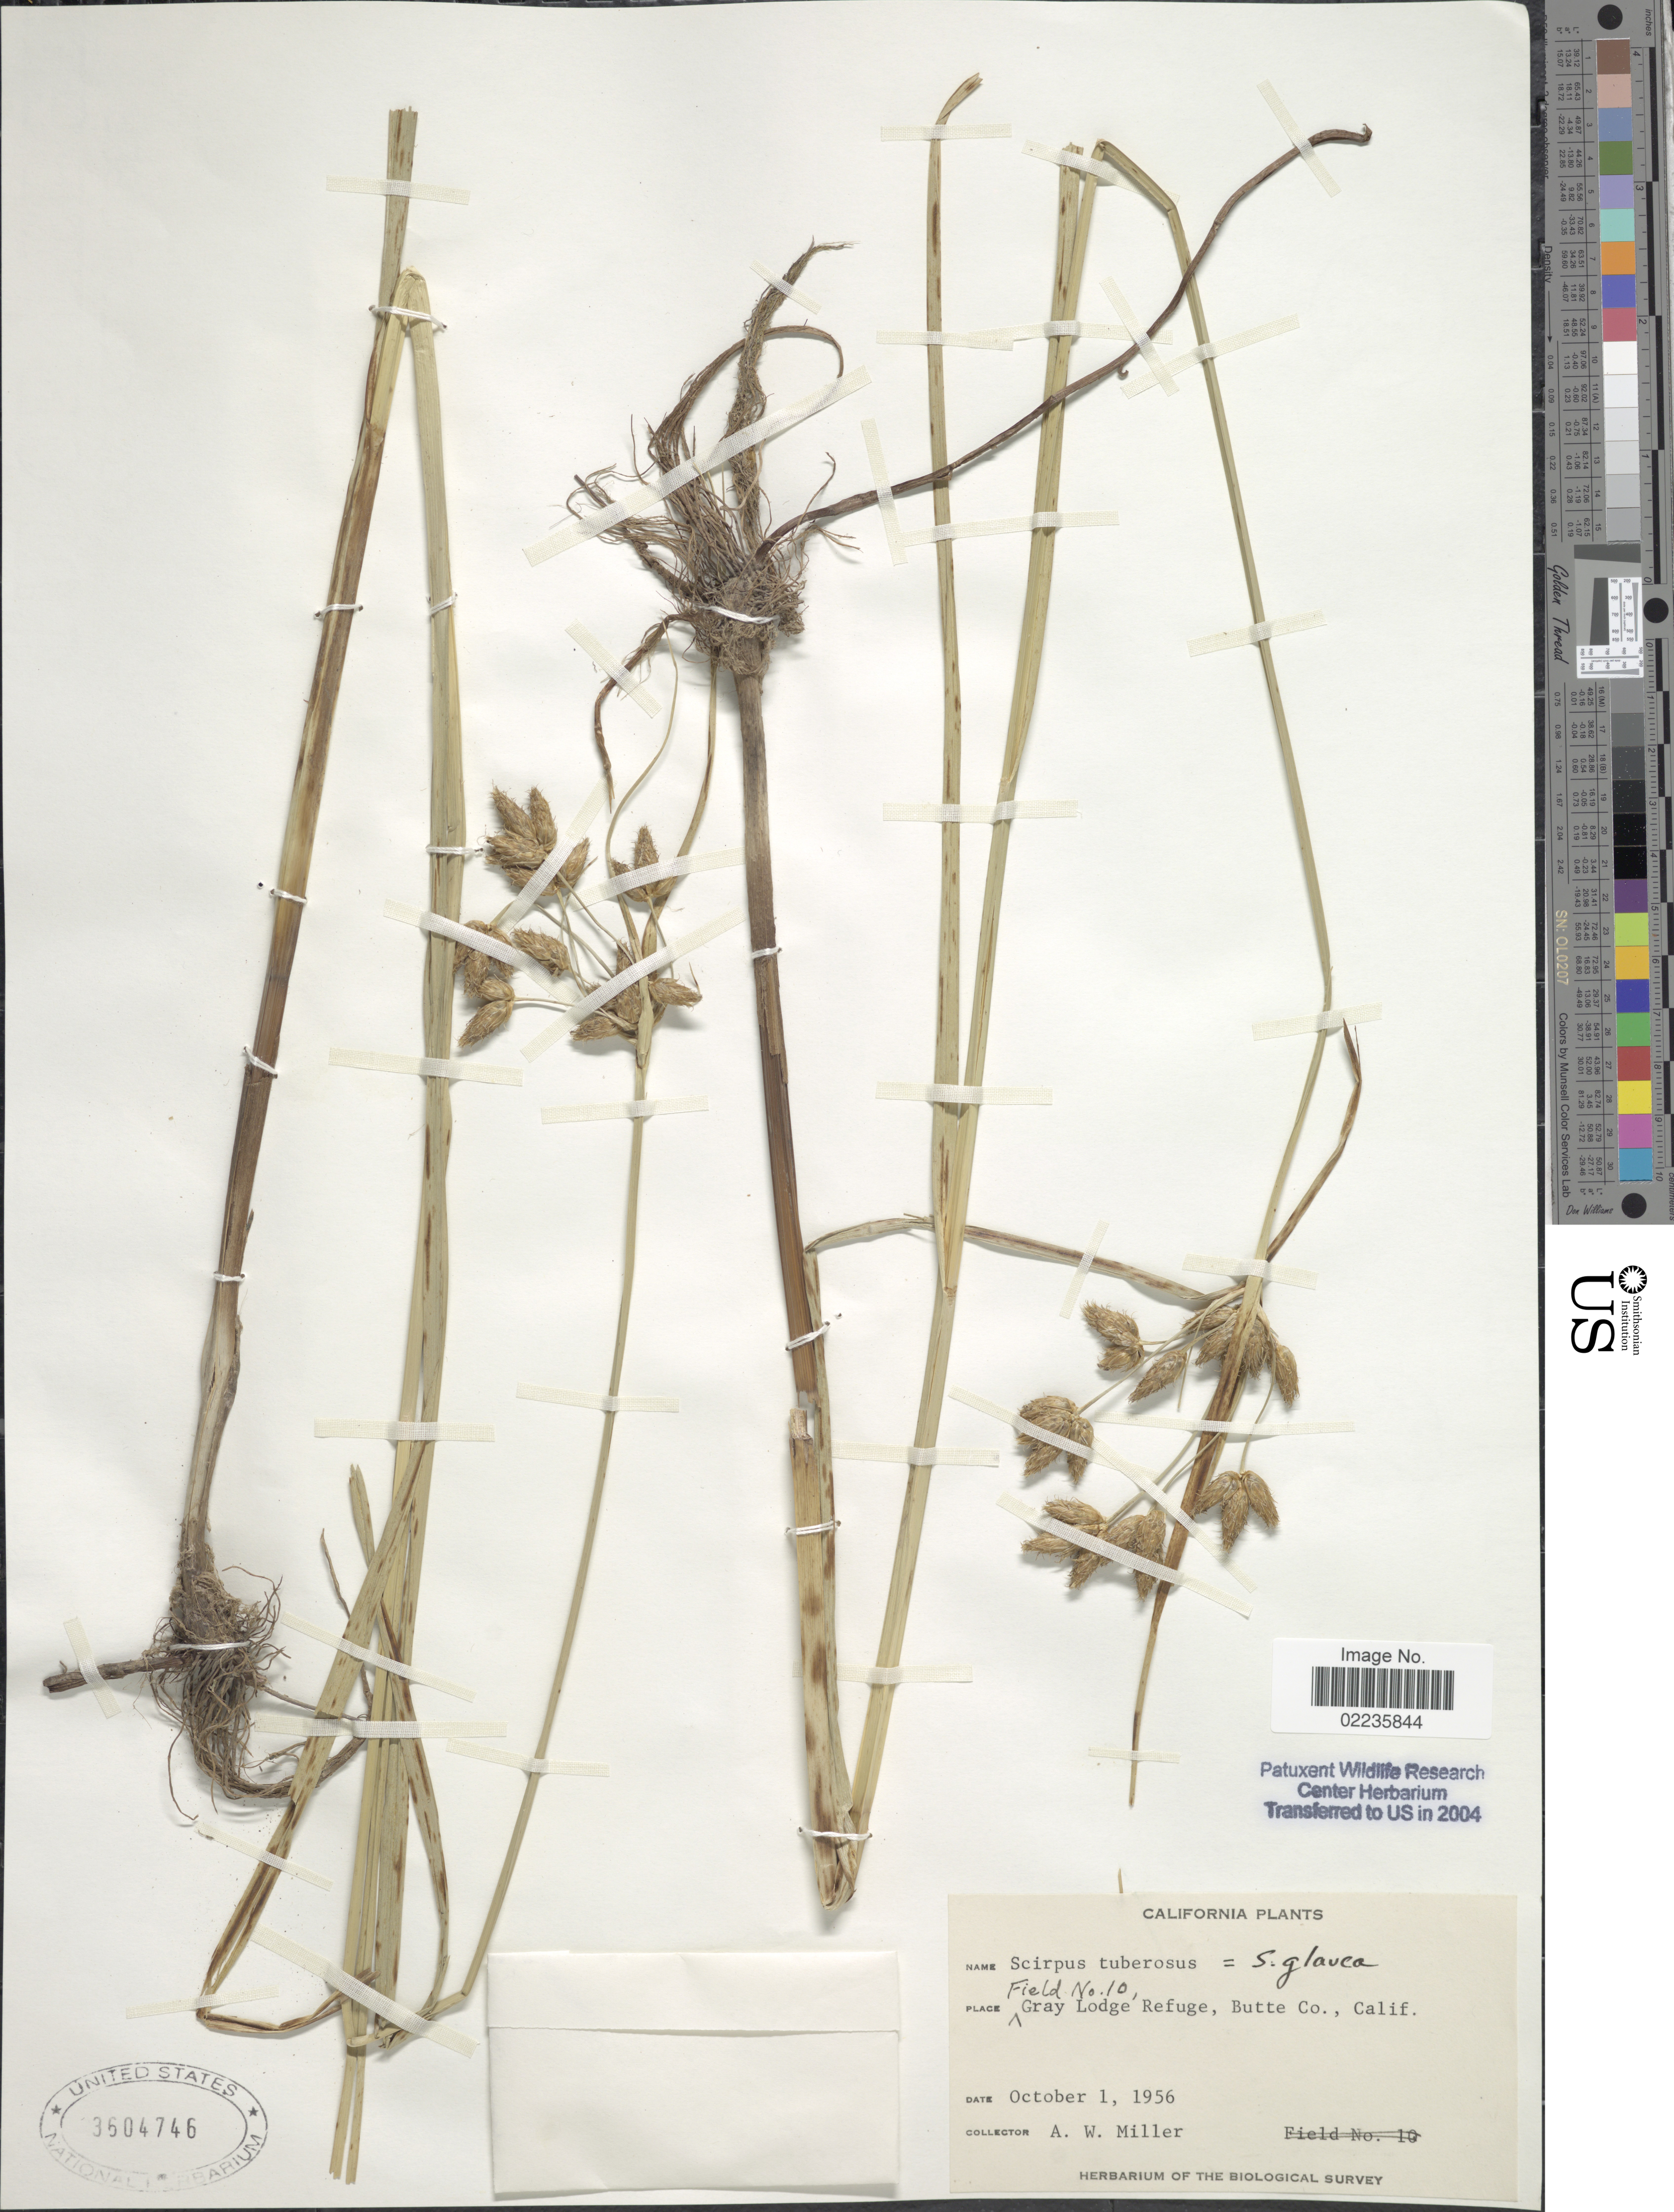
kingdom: Plantae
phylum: Tracheophyta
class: Liliopsida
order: Poales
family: Cyperaceae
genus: Bolboschoenus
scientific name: Bolboschoenus glaucus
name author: (Lam.) S.G. Sm.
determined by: Strong, Mark T., (BOT), Smithsonian Institution - National Museum of Natural History (UNITED STATES)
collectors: A. Miller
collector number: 10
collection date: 1956-10-01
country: United States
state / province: California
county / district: Butte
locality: Gray Lodge Refuge, Butte Co., Calif.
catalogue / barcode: US 3604746